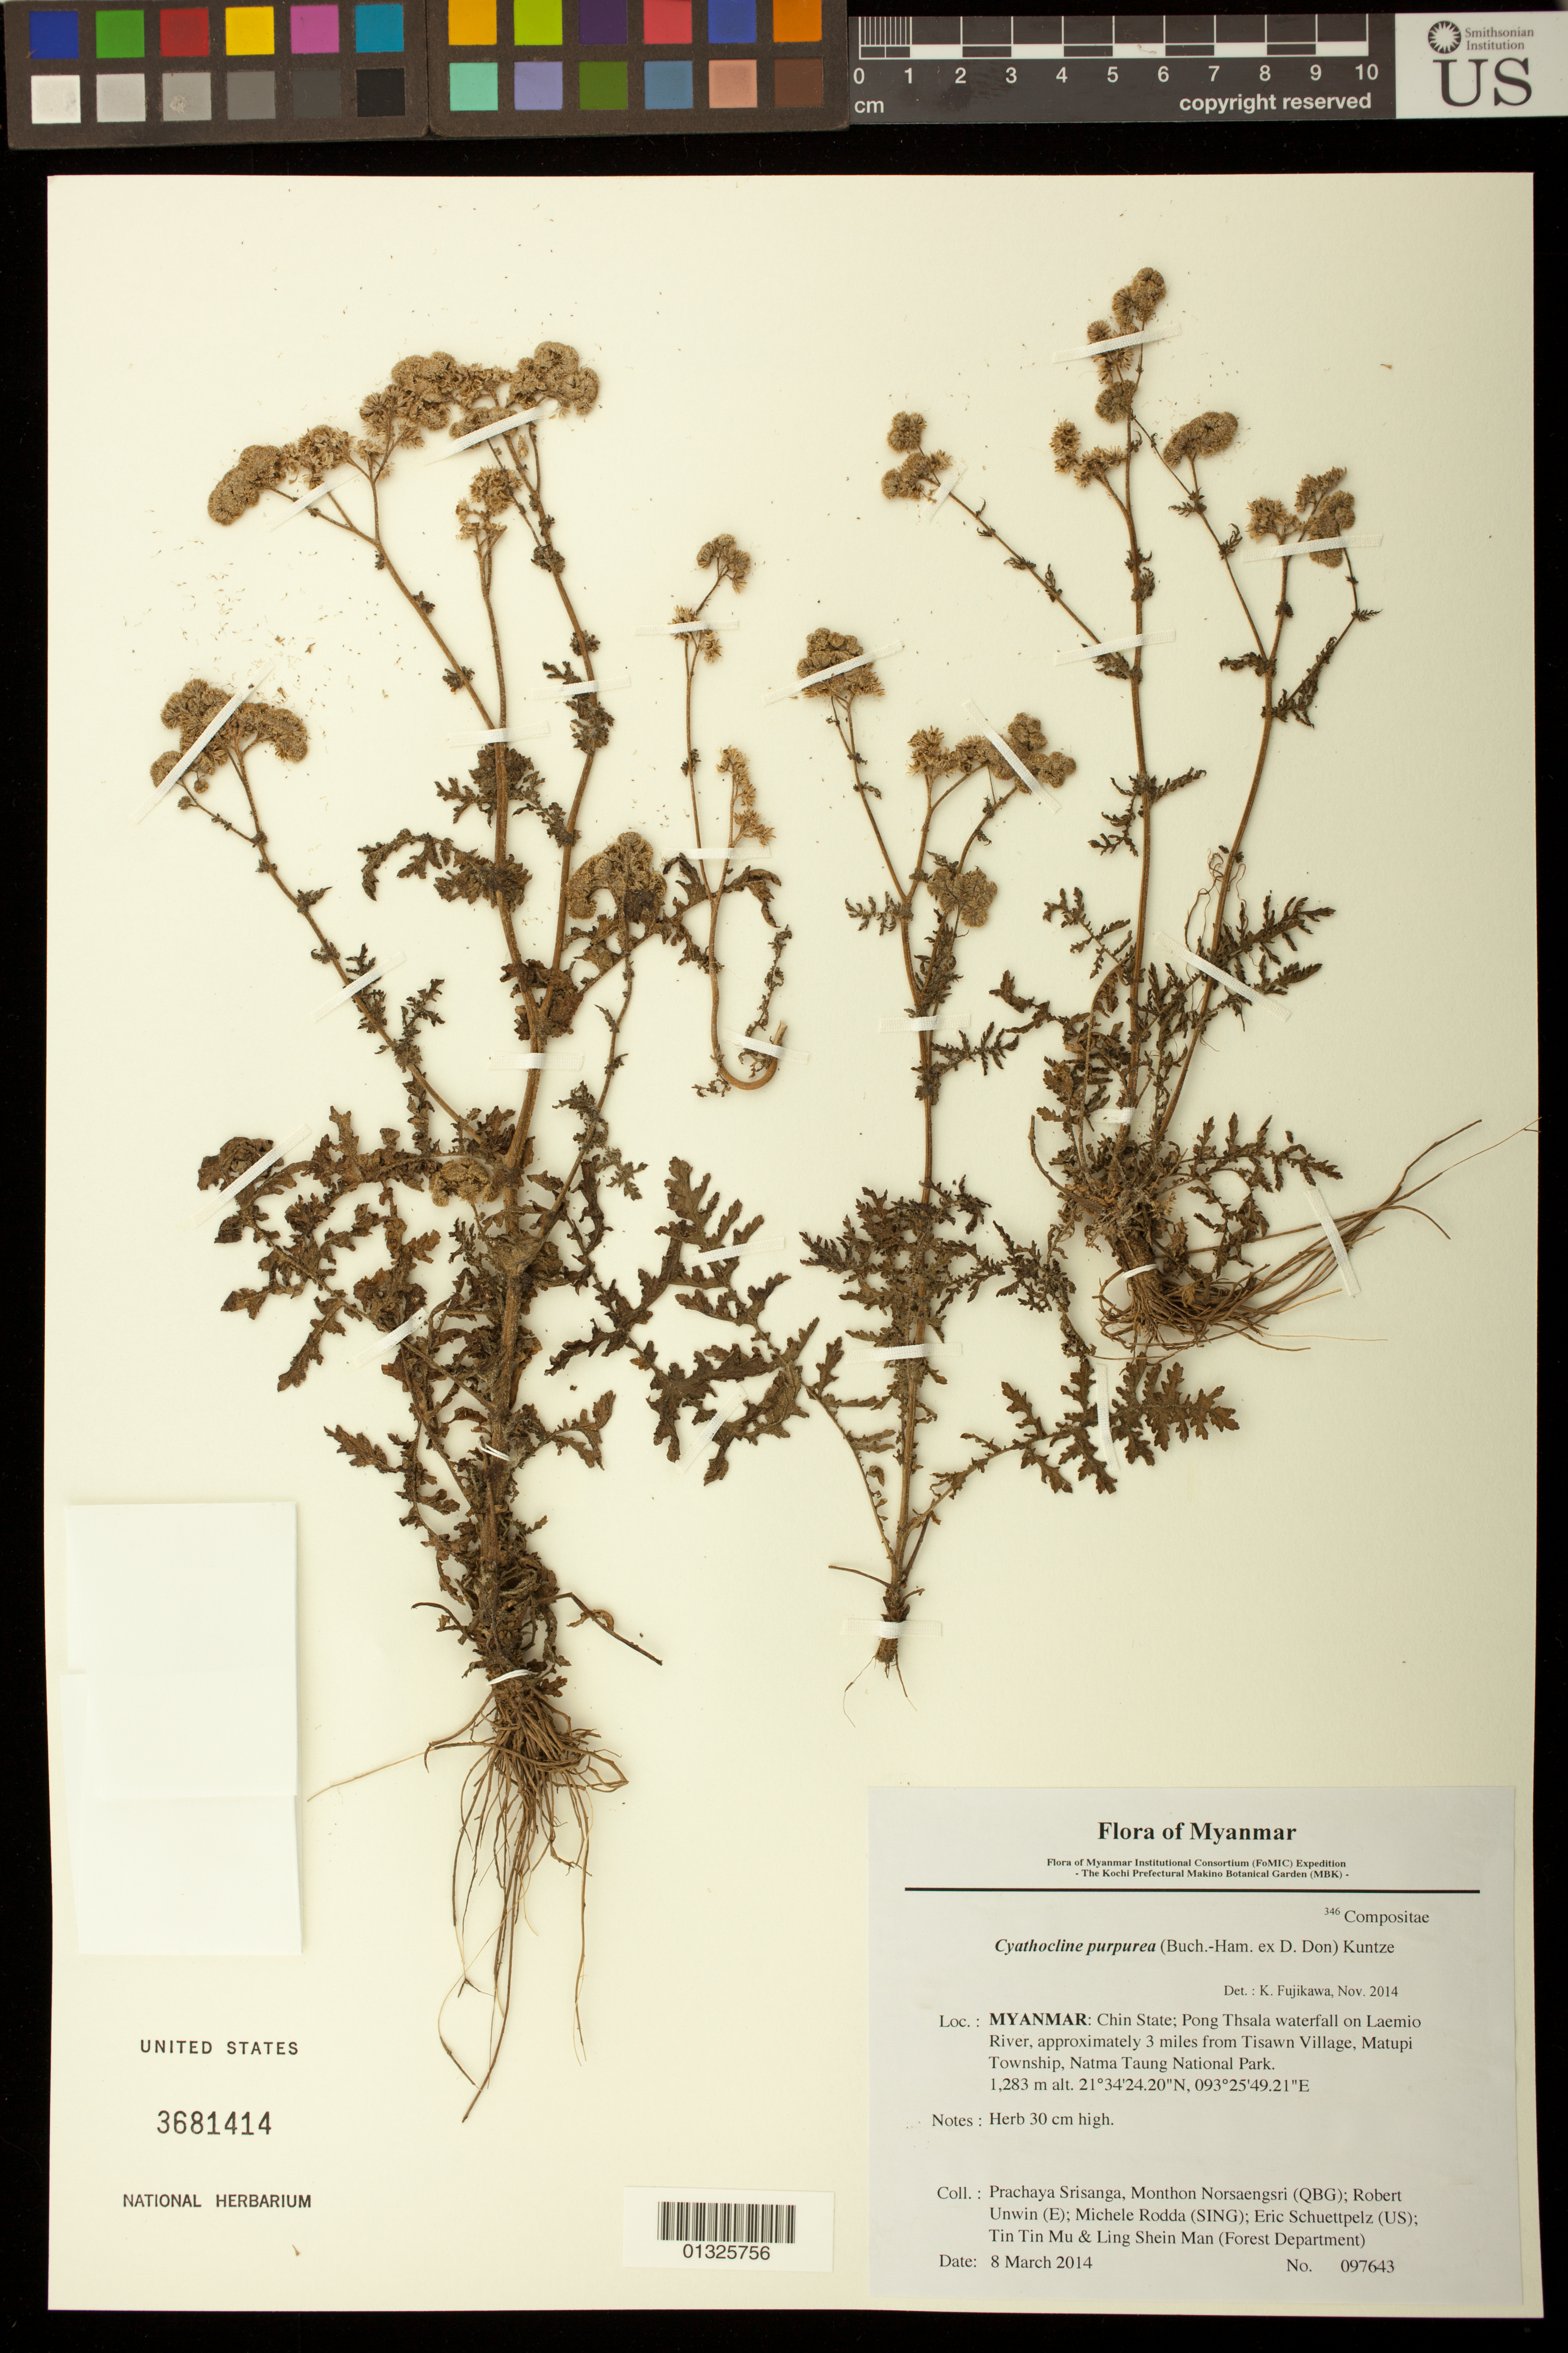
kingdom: Plantae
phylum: Tracheophyta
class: Magnoliopsida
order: Asterales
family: Asteraceae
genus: Cyathocline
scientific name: Cyathocline purpurea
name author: (Buch.-Ham. ex D. Don) Kuntze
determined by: Fujikawa, Kazumi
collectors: P. Srisanga, M. Norsaengsri, R. Unwin, M. Rodda, E. Schuettpelz, Tin Tin Mu & Ling Shein Man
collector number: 97643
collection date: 2014-03-08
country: Myanmar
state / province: Chin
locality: Pong Thsala waterfall on Laemio River, approximately 3 miles from Tisawn Village, Matupi Township, Natma Taung National Park.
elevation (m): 1283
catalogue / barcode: US 3681414